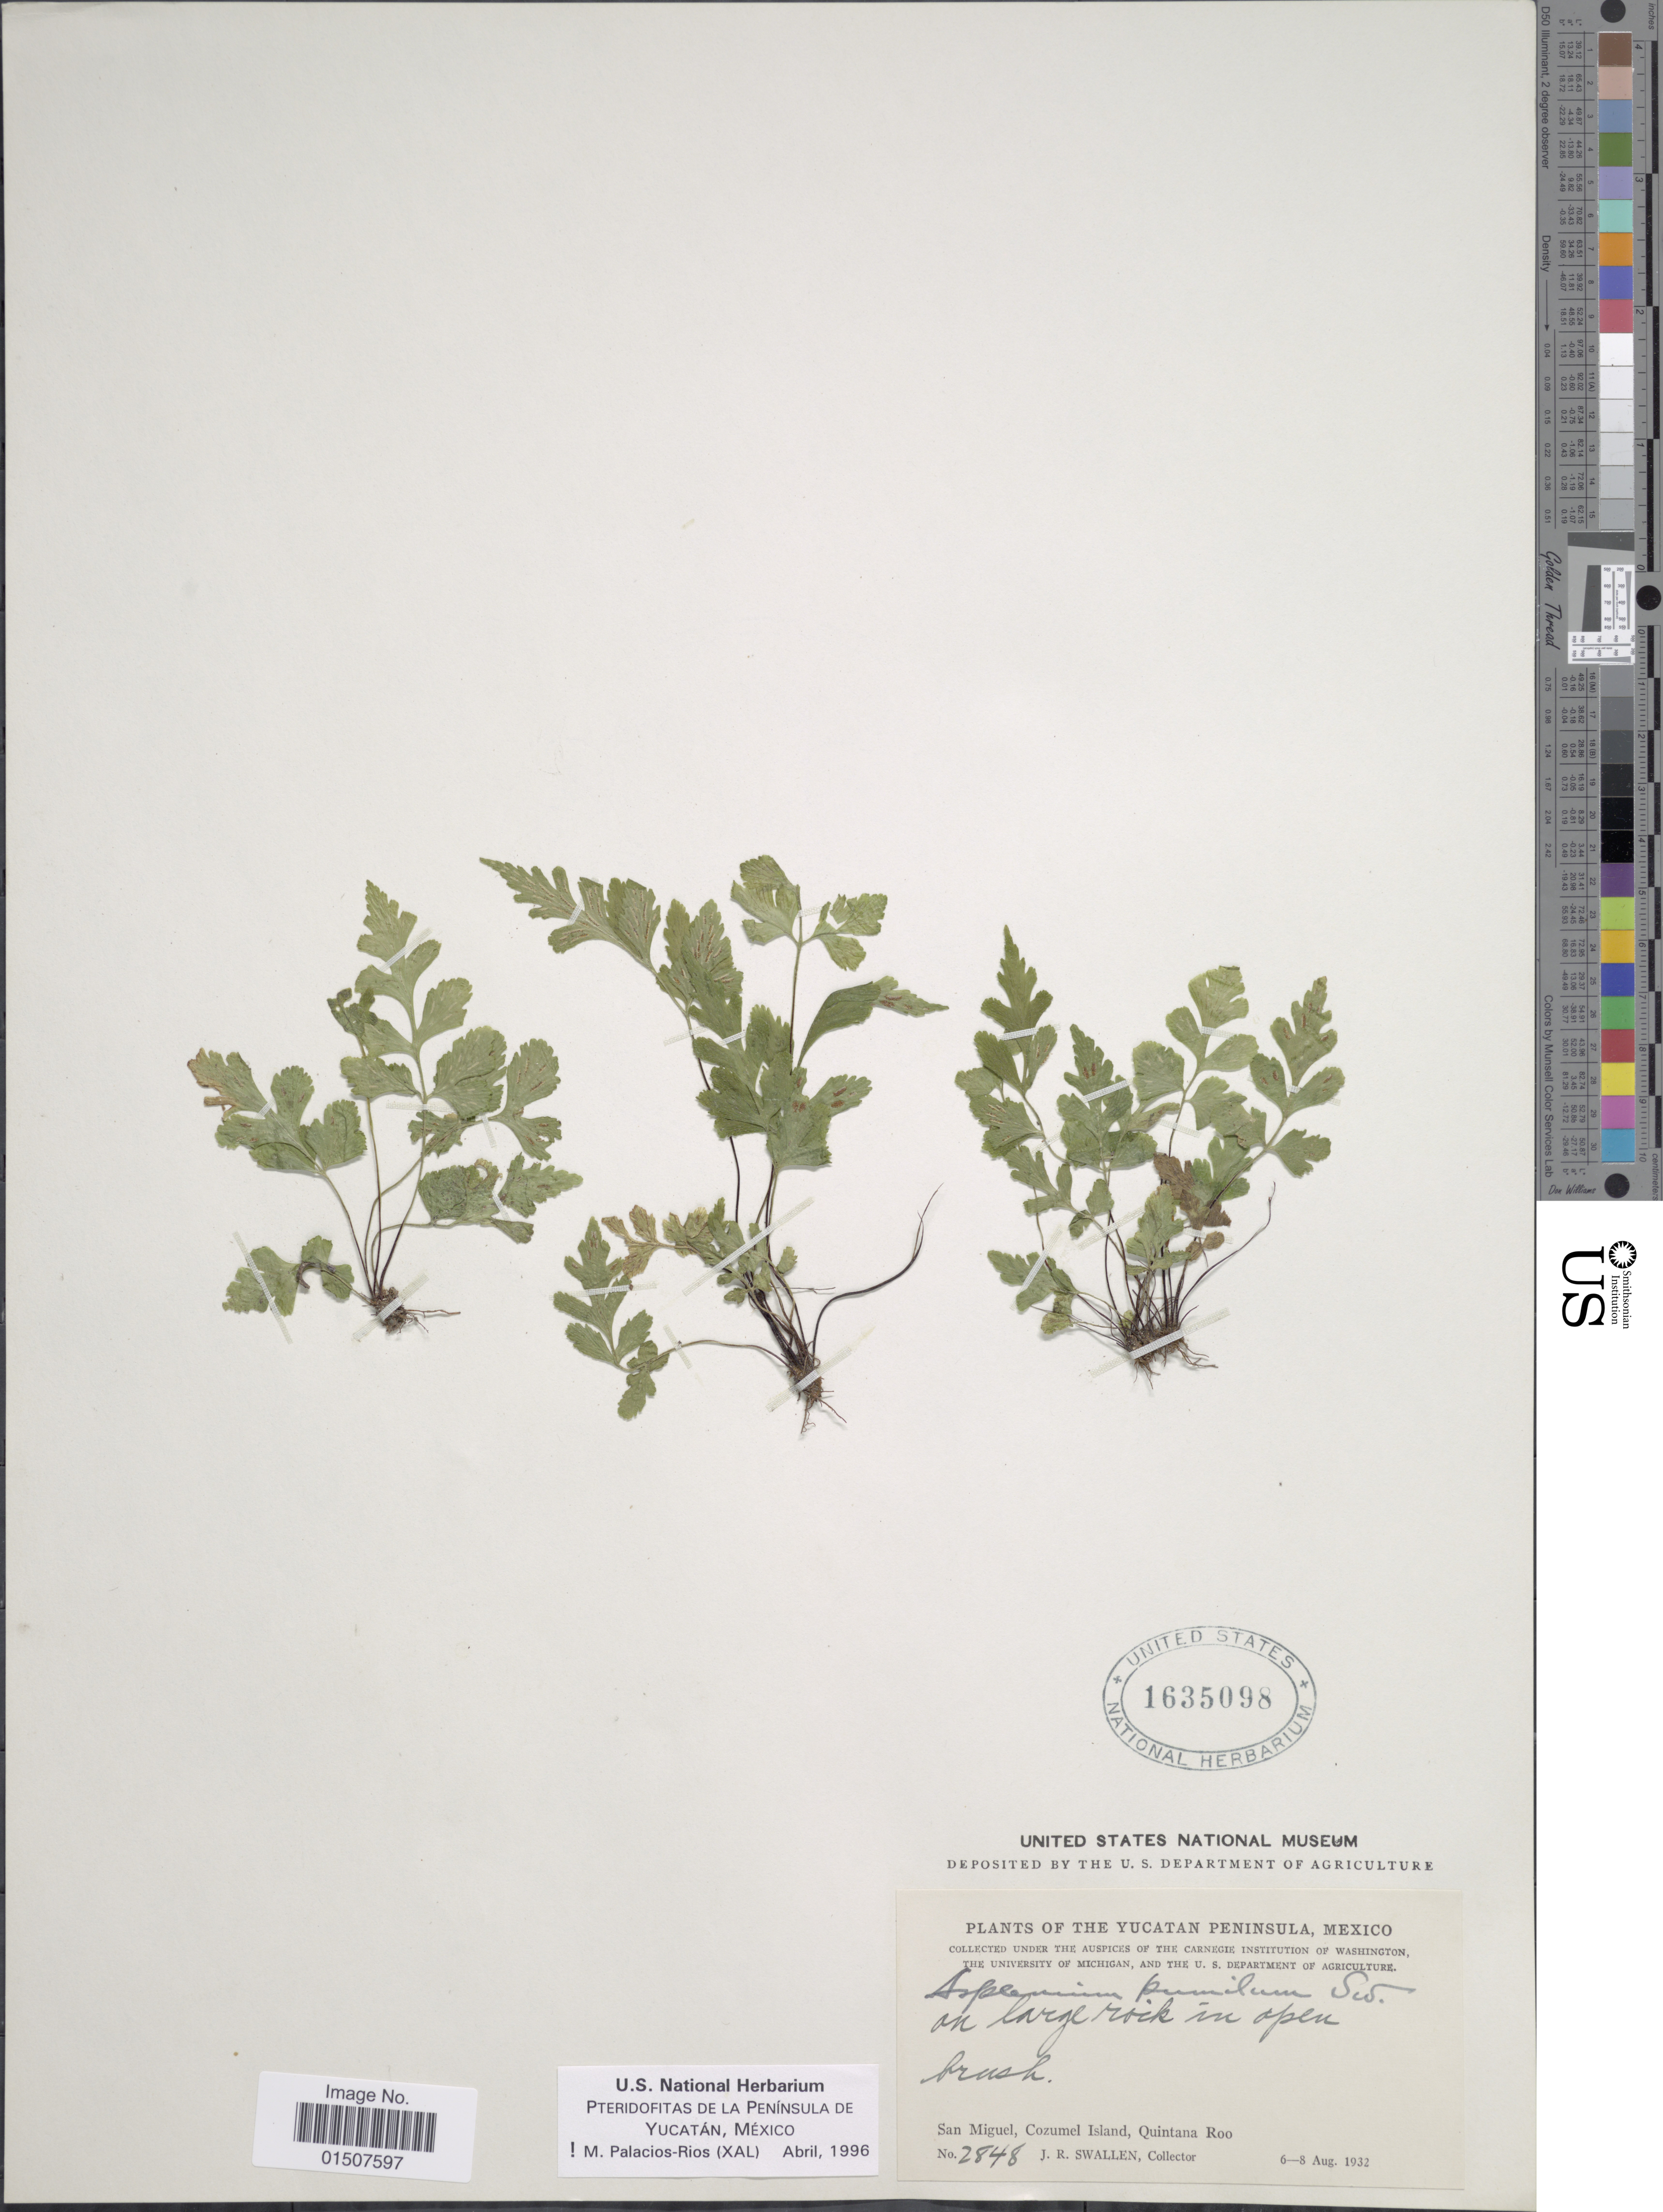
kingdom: Plantae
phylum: Tracheophyta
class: Polypodiopsida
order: Polypodiales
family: Aspleniaceae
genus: Asplenium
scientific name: Asplenium pumilum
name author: Sw.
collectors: J. R. Swallen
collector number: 2848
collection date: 1932-08-06/1932-08-08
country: Mexico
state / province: Quintana Roo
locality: San Miguel, Cozumel Island, Quintana Roo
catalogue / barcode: US 1635098